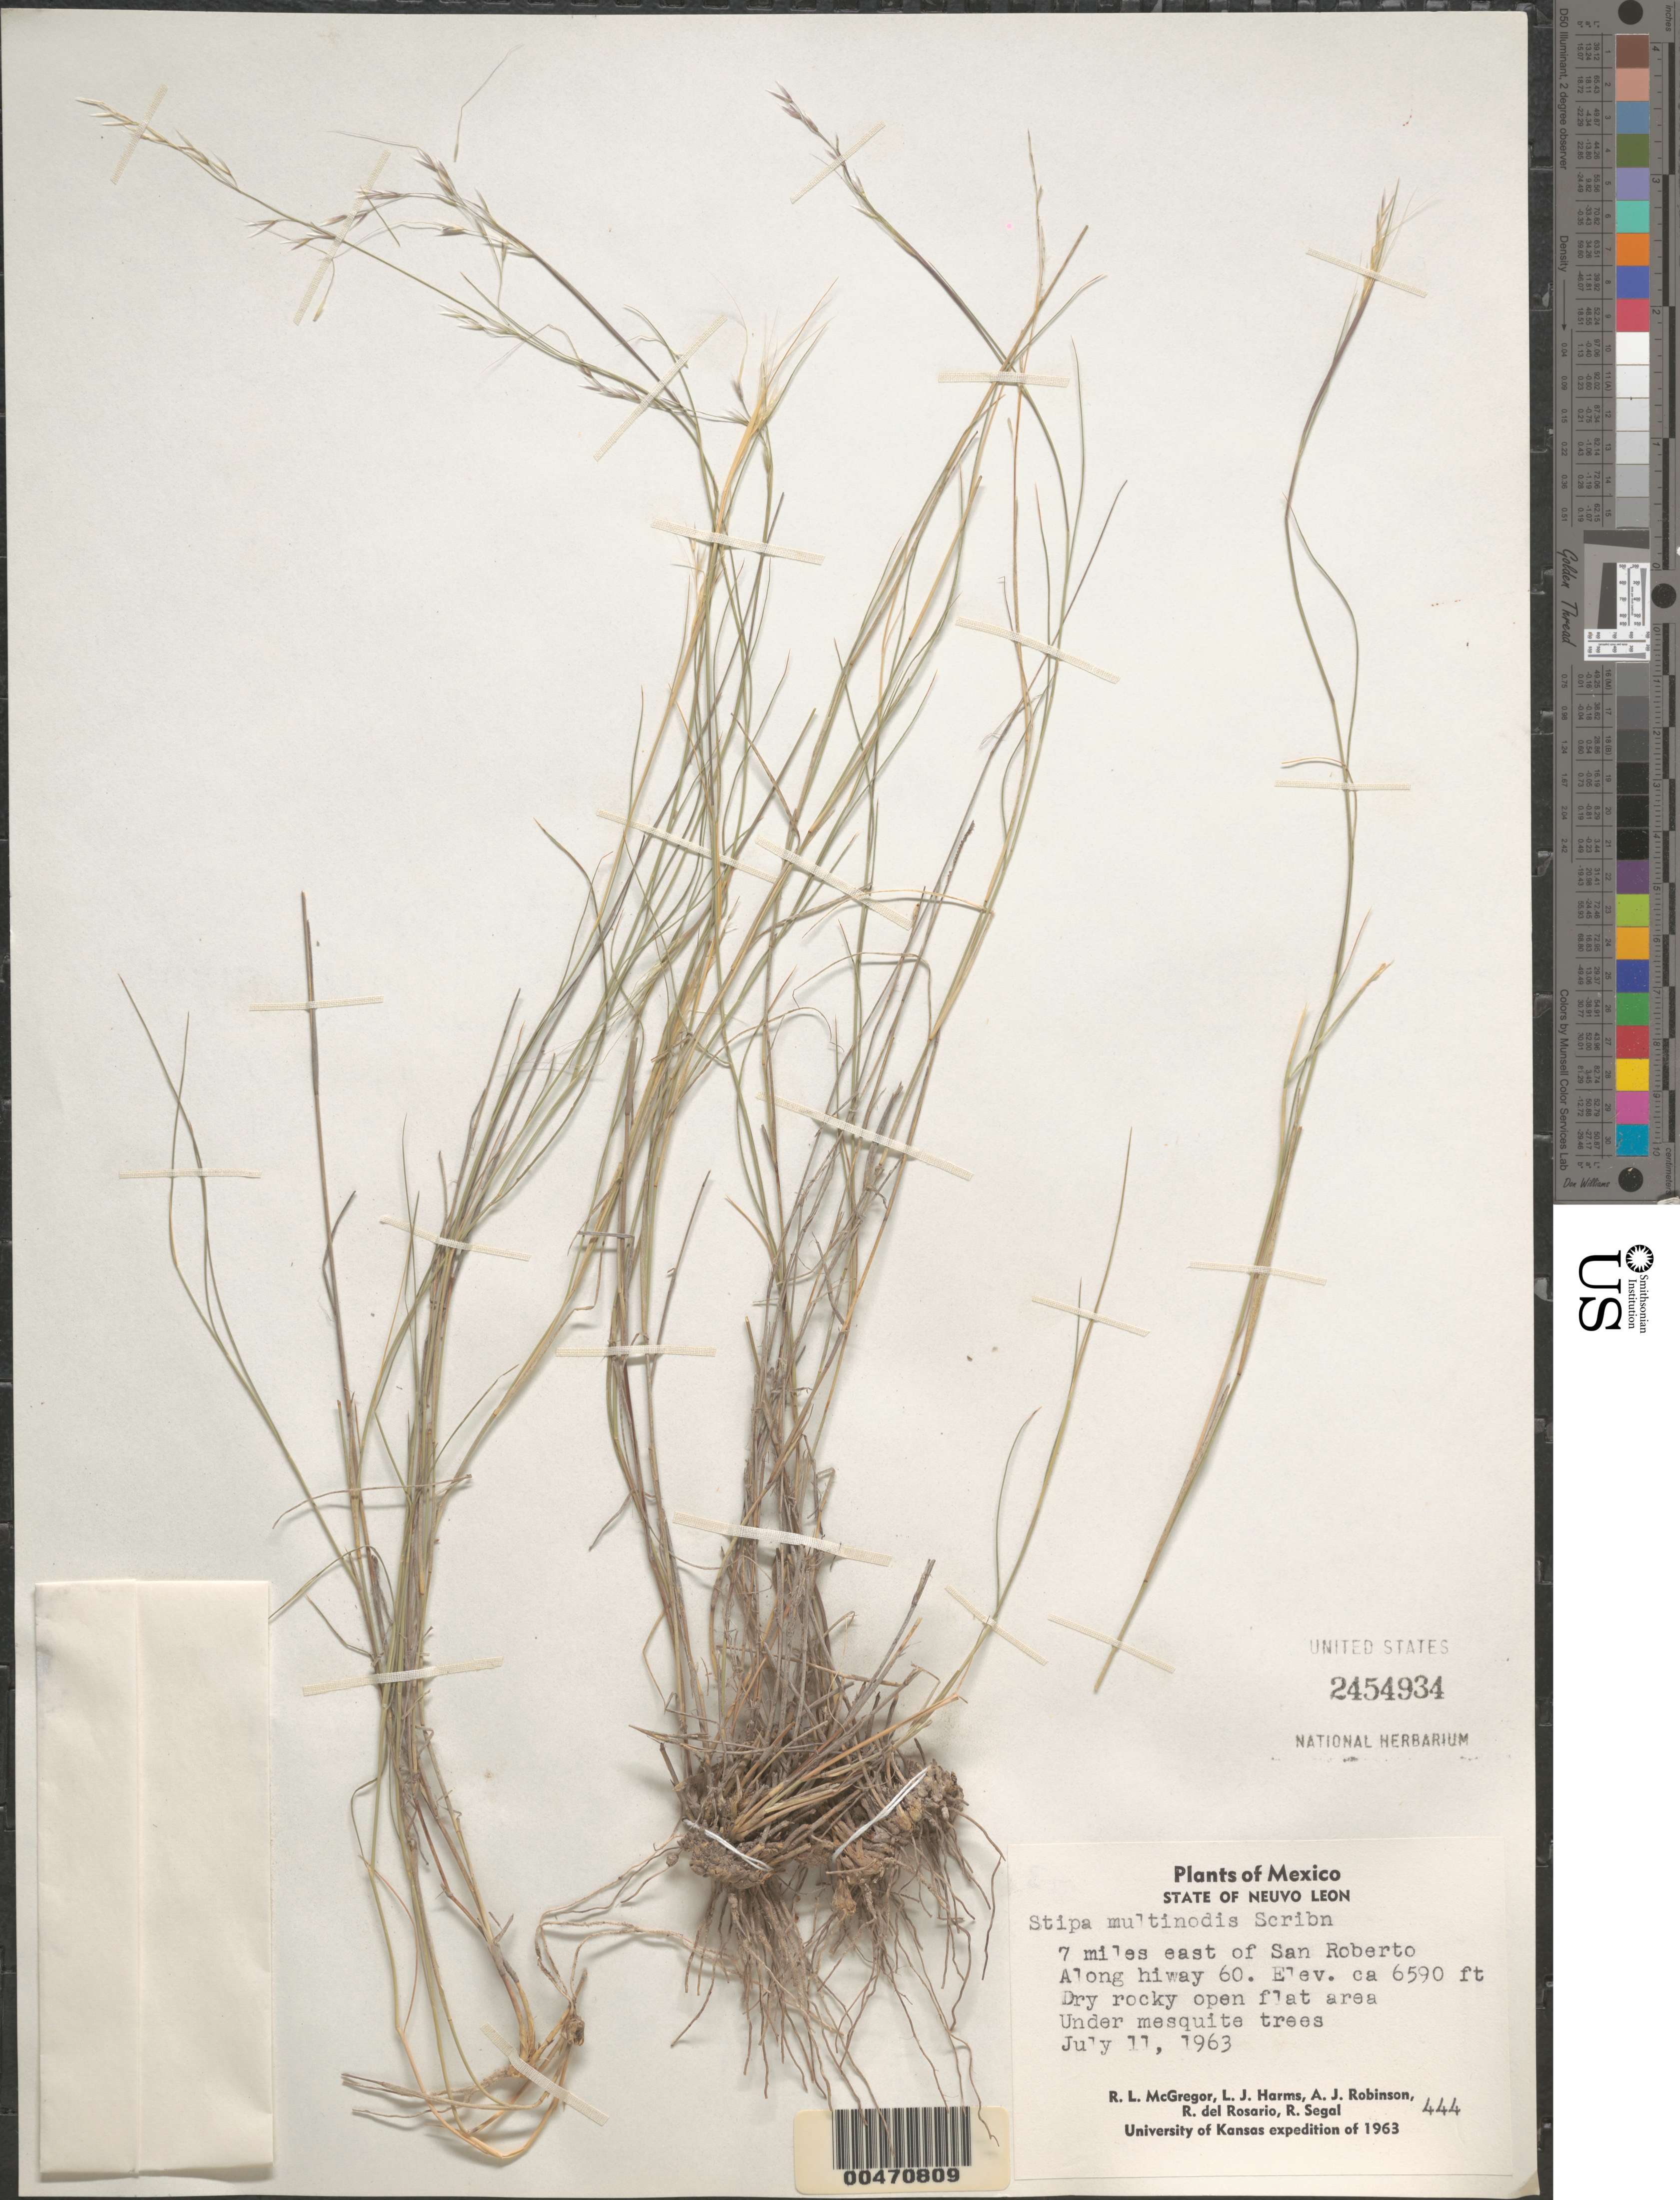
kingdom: Plantae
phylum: Tracheophyta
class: Liliopsida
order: Poales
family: Poaceae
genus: Stipa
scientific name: Stipa multinodis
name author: Scribn. ex W.J. Beal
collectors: R. L. McGregor, L. Harms, A. J. Robinson, R. Segal & et al.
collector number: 444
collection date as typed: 11 Jul 1963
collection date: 1963-07-11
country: Mexico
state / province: Nuevo León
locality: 7 mi E of San Roberto, along hwy 60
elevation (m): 2009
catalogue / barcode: US 2454934